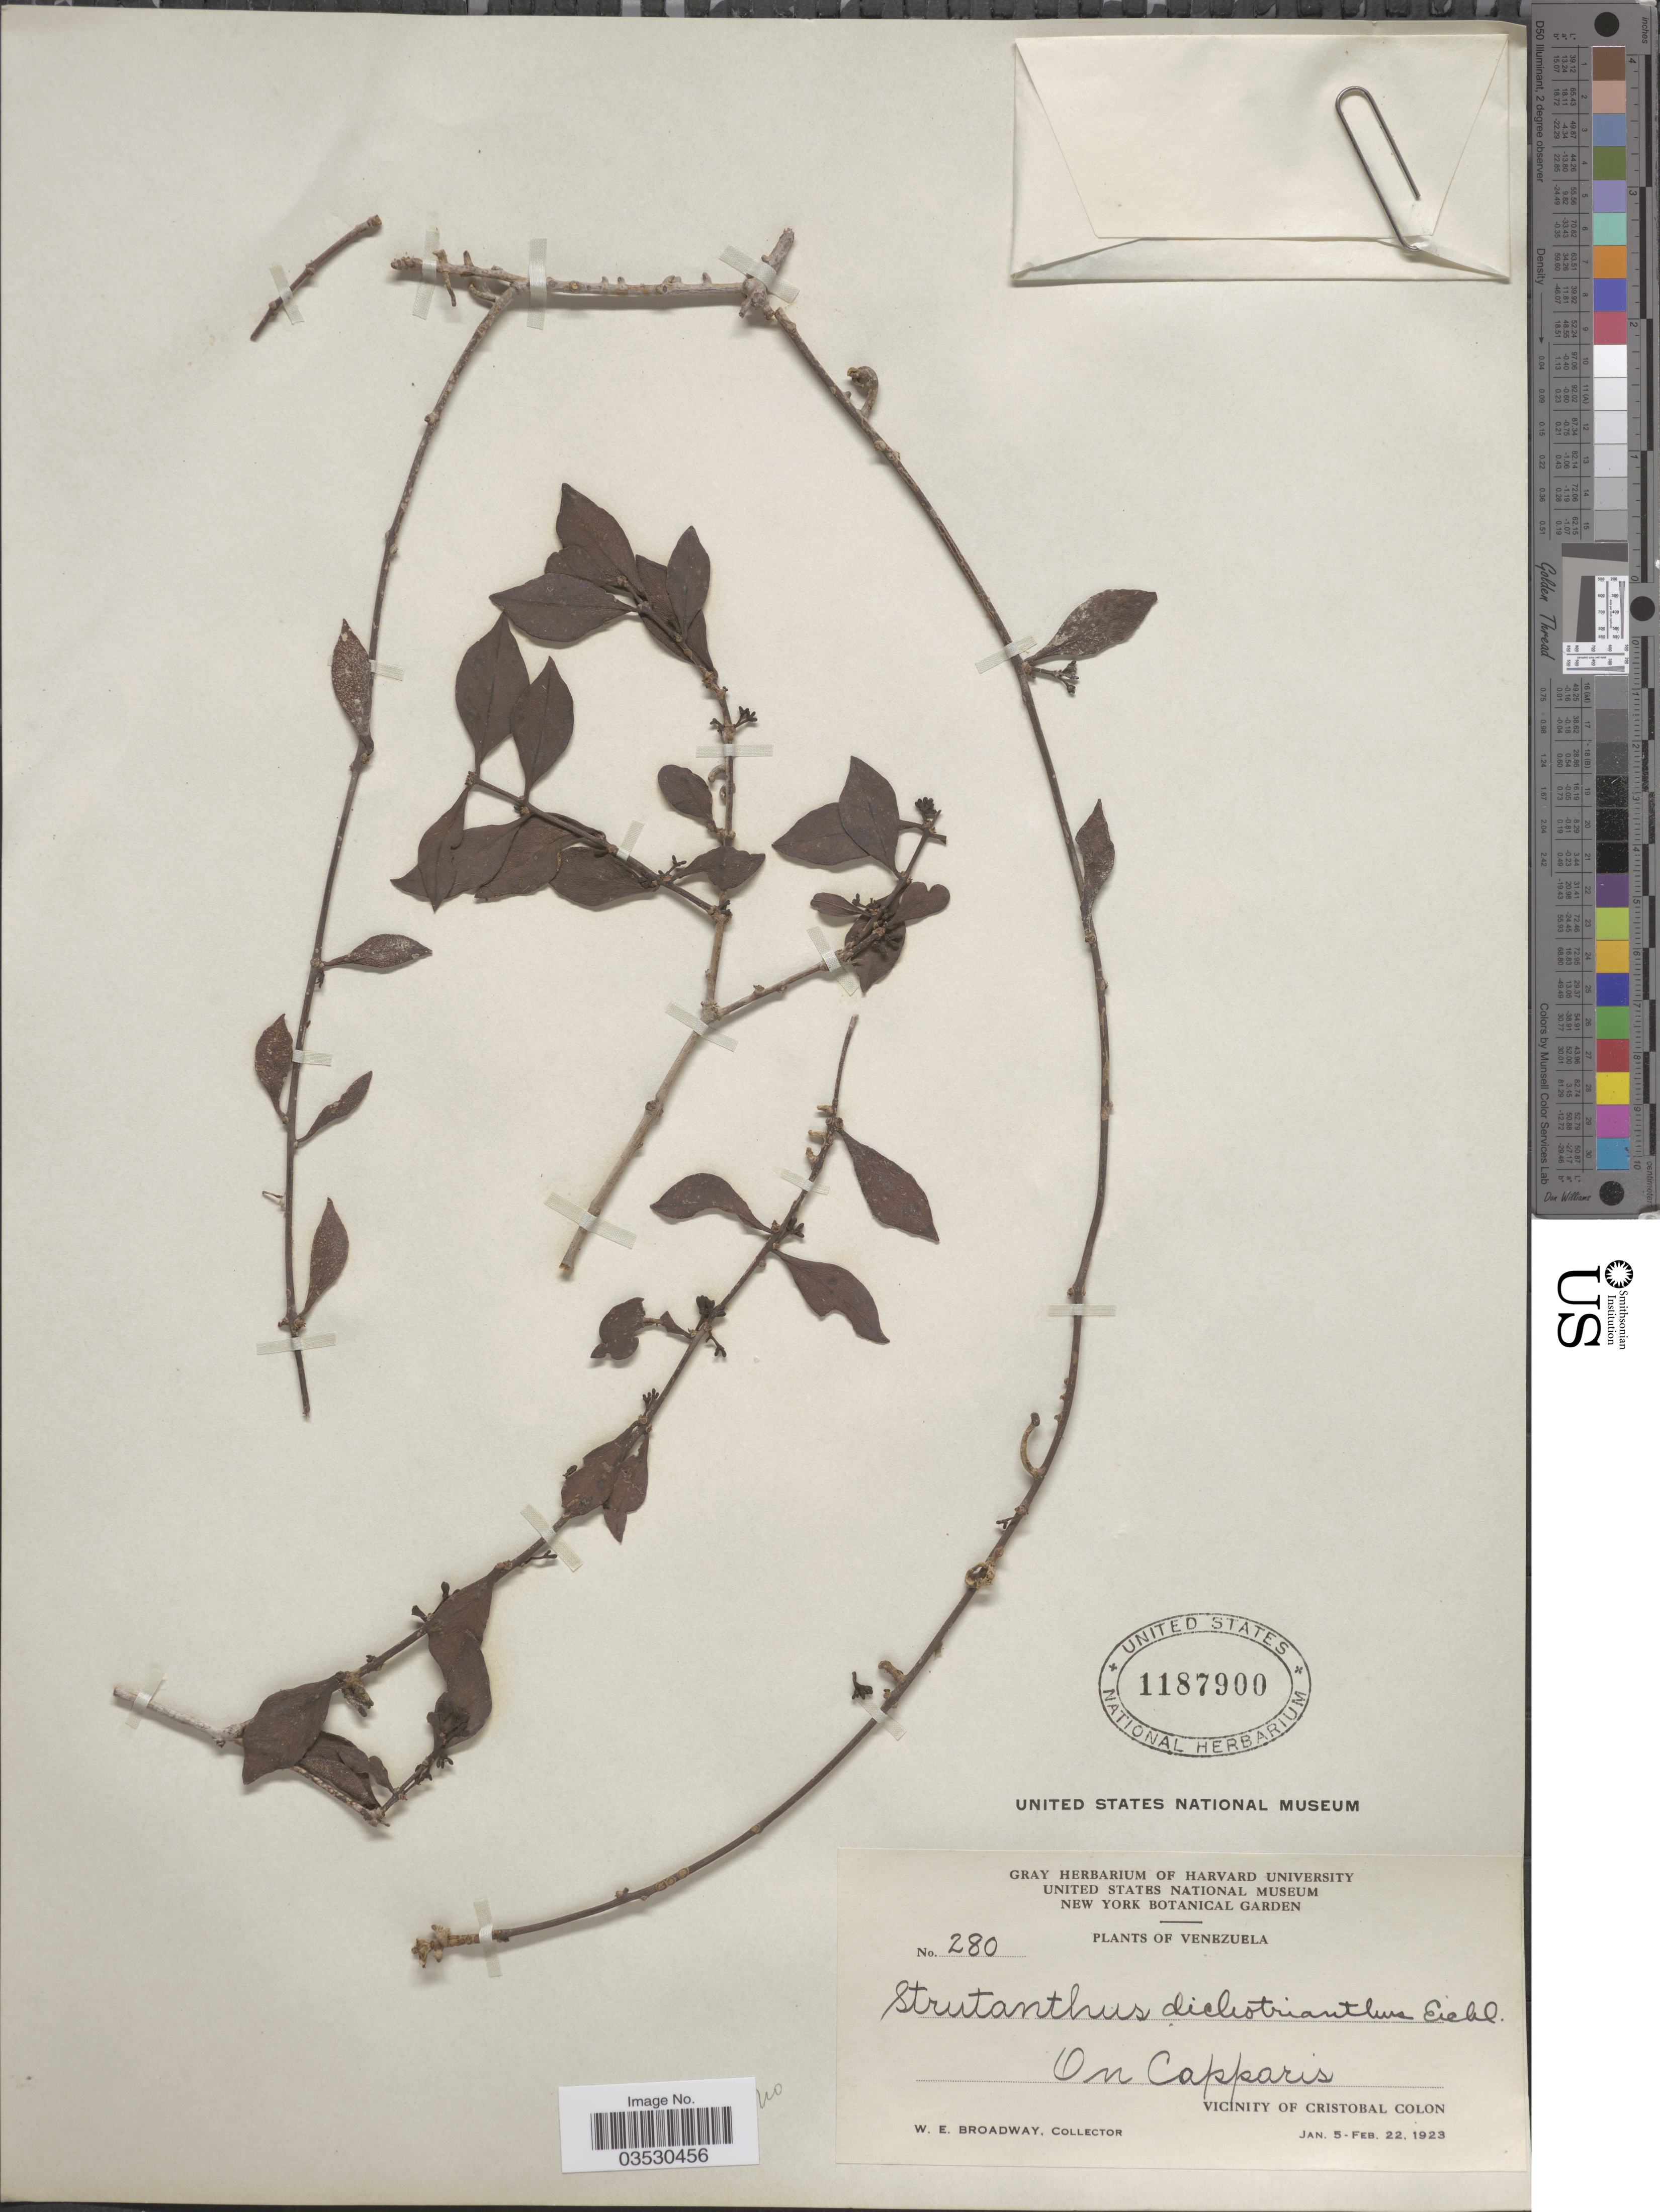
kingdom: Plantae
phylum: Tracheophyta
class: Magnoliopsida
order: Santalales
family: Loranthaceae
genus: Struthanthus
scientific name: Struthanthus phylliraeoides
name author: G. Don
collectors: W. E. Broadway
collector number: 280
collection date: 1923-01-05/1923-02-22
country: Venezuela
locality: On Capparis. Vicinity of Cristobal Colon.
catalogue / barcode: US 1187900